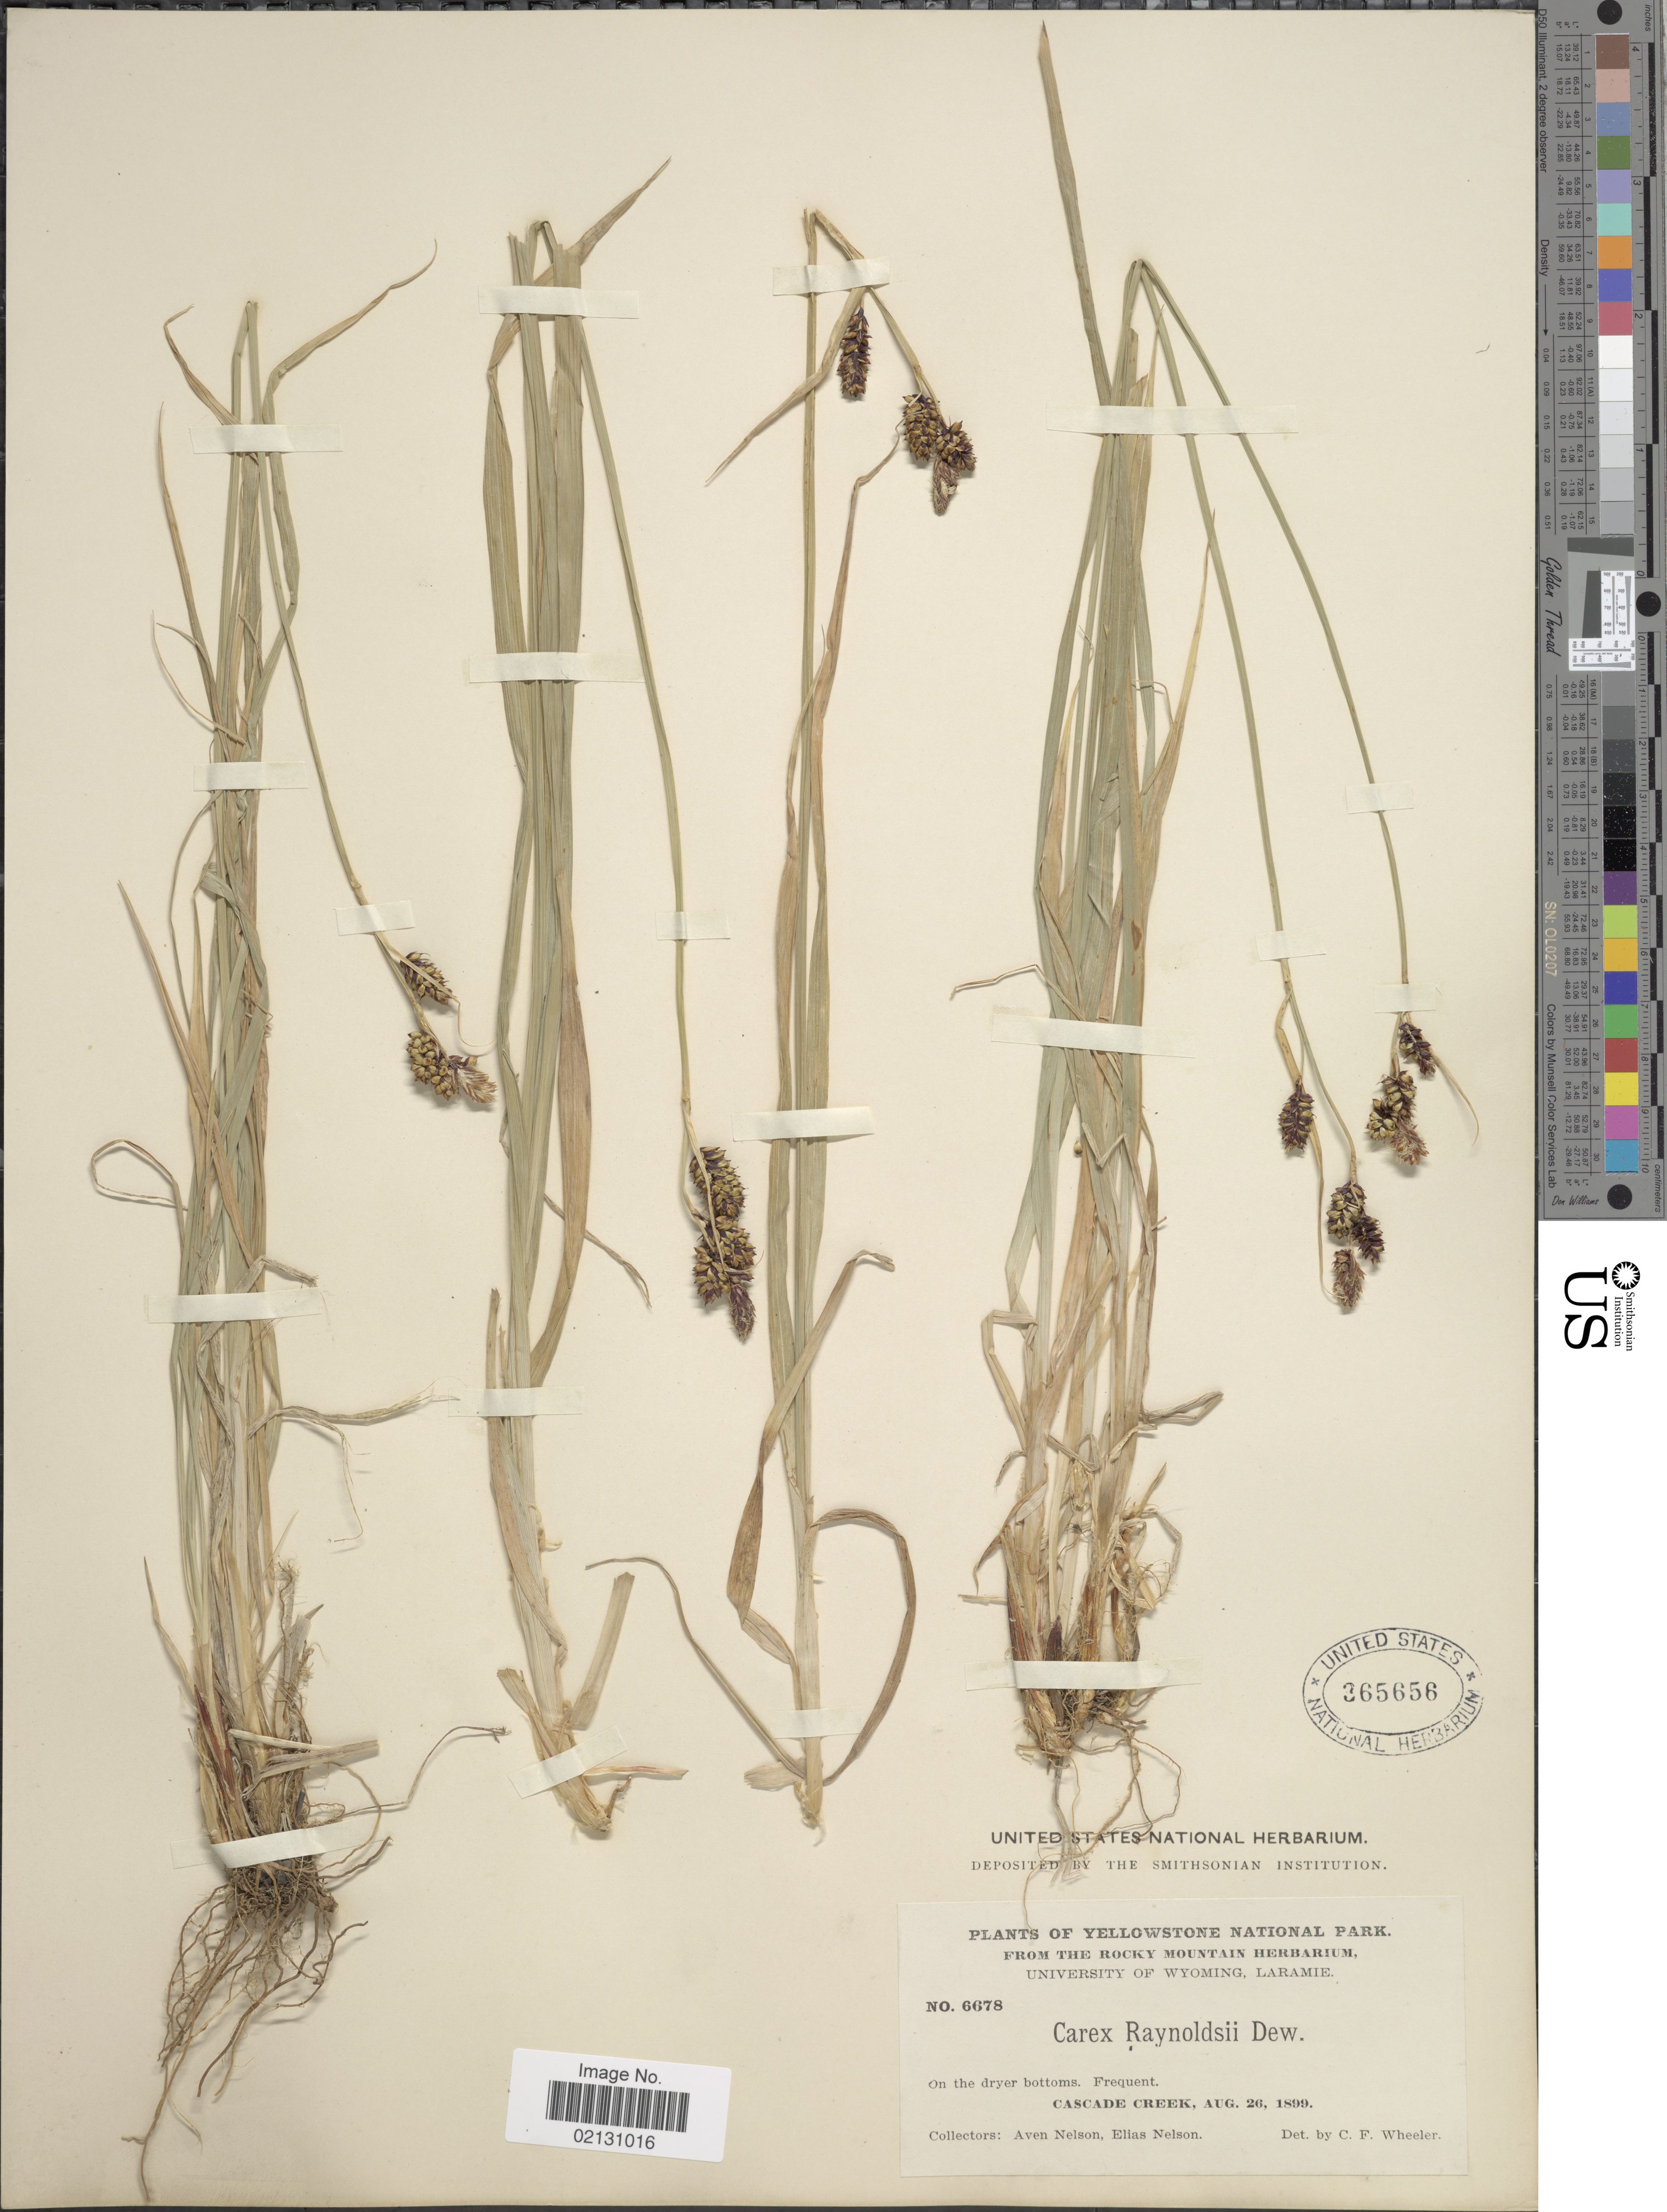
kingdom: Plantae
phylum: Tracheophyta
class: Liliopsida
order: Poales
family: Cyperaceae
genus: Carex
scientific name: Carex raynoldsii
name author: Dewey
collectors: A. Nelson & E. Nelson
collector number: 6678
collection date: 1899-08-26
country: United States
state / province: Wyoming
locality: Yellowstone National Park, On the dryer bottoms. Frequent, Cascade Creek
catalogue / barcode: US 365656